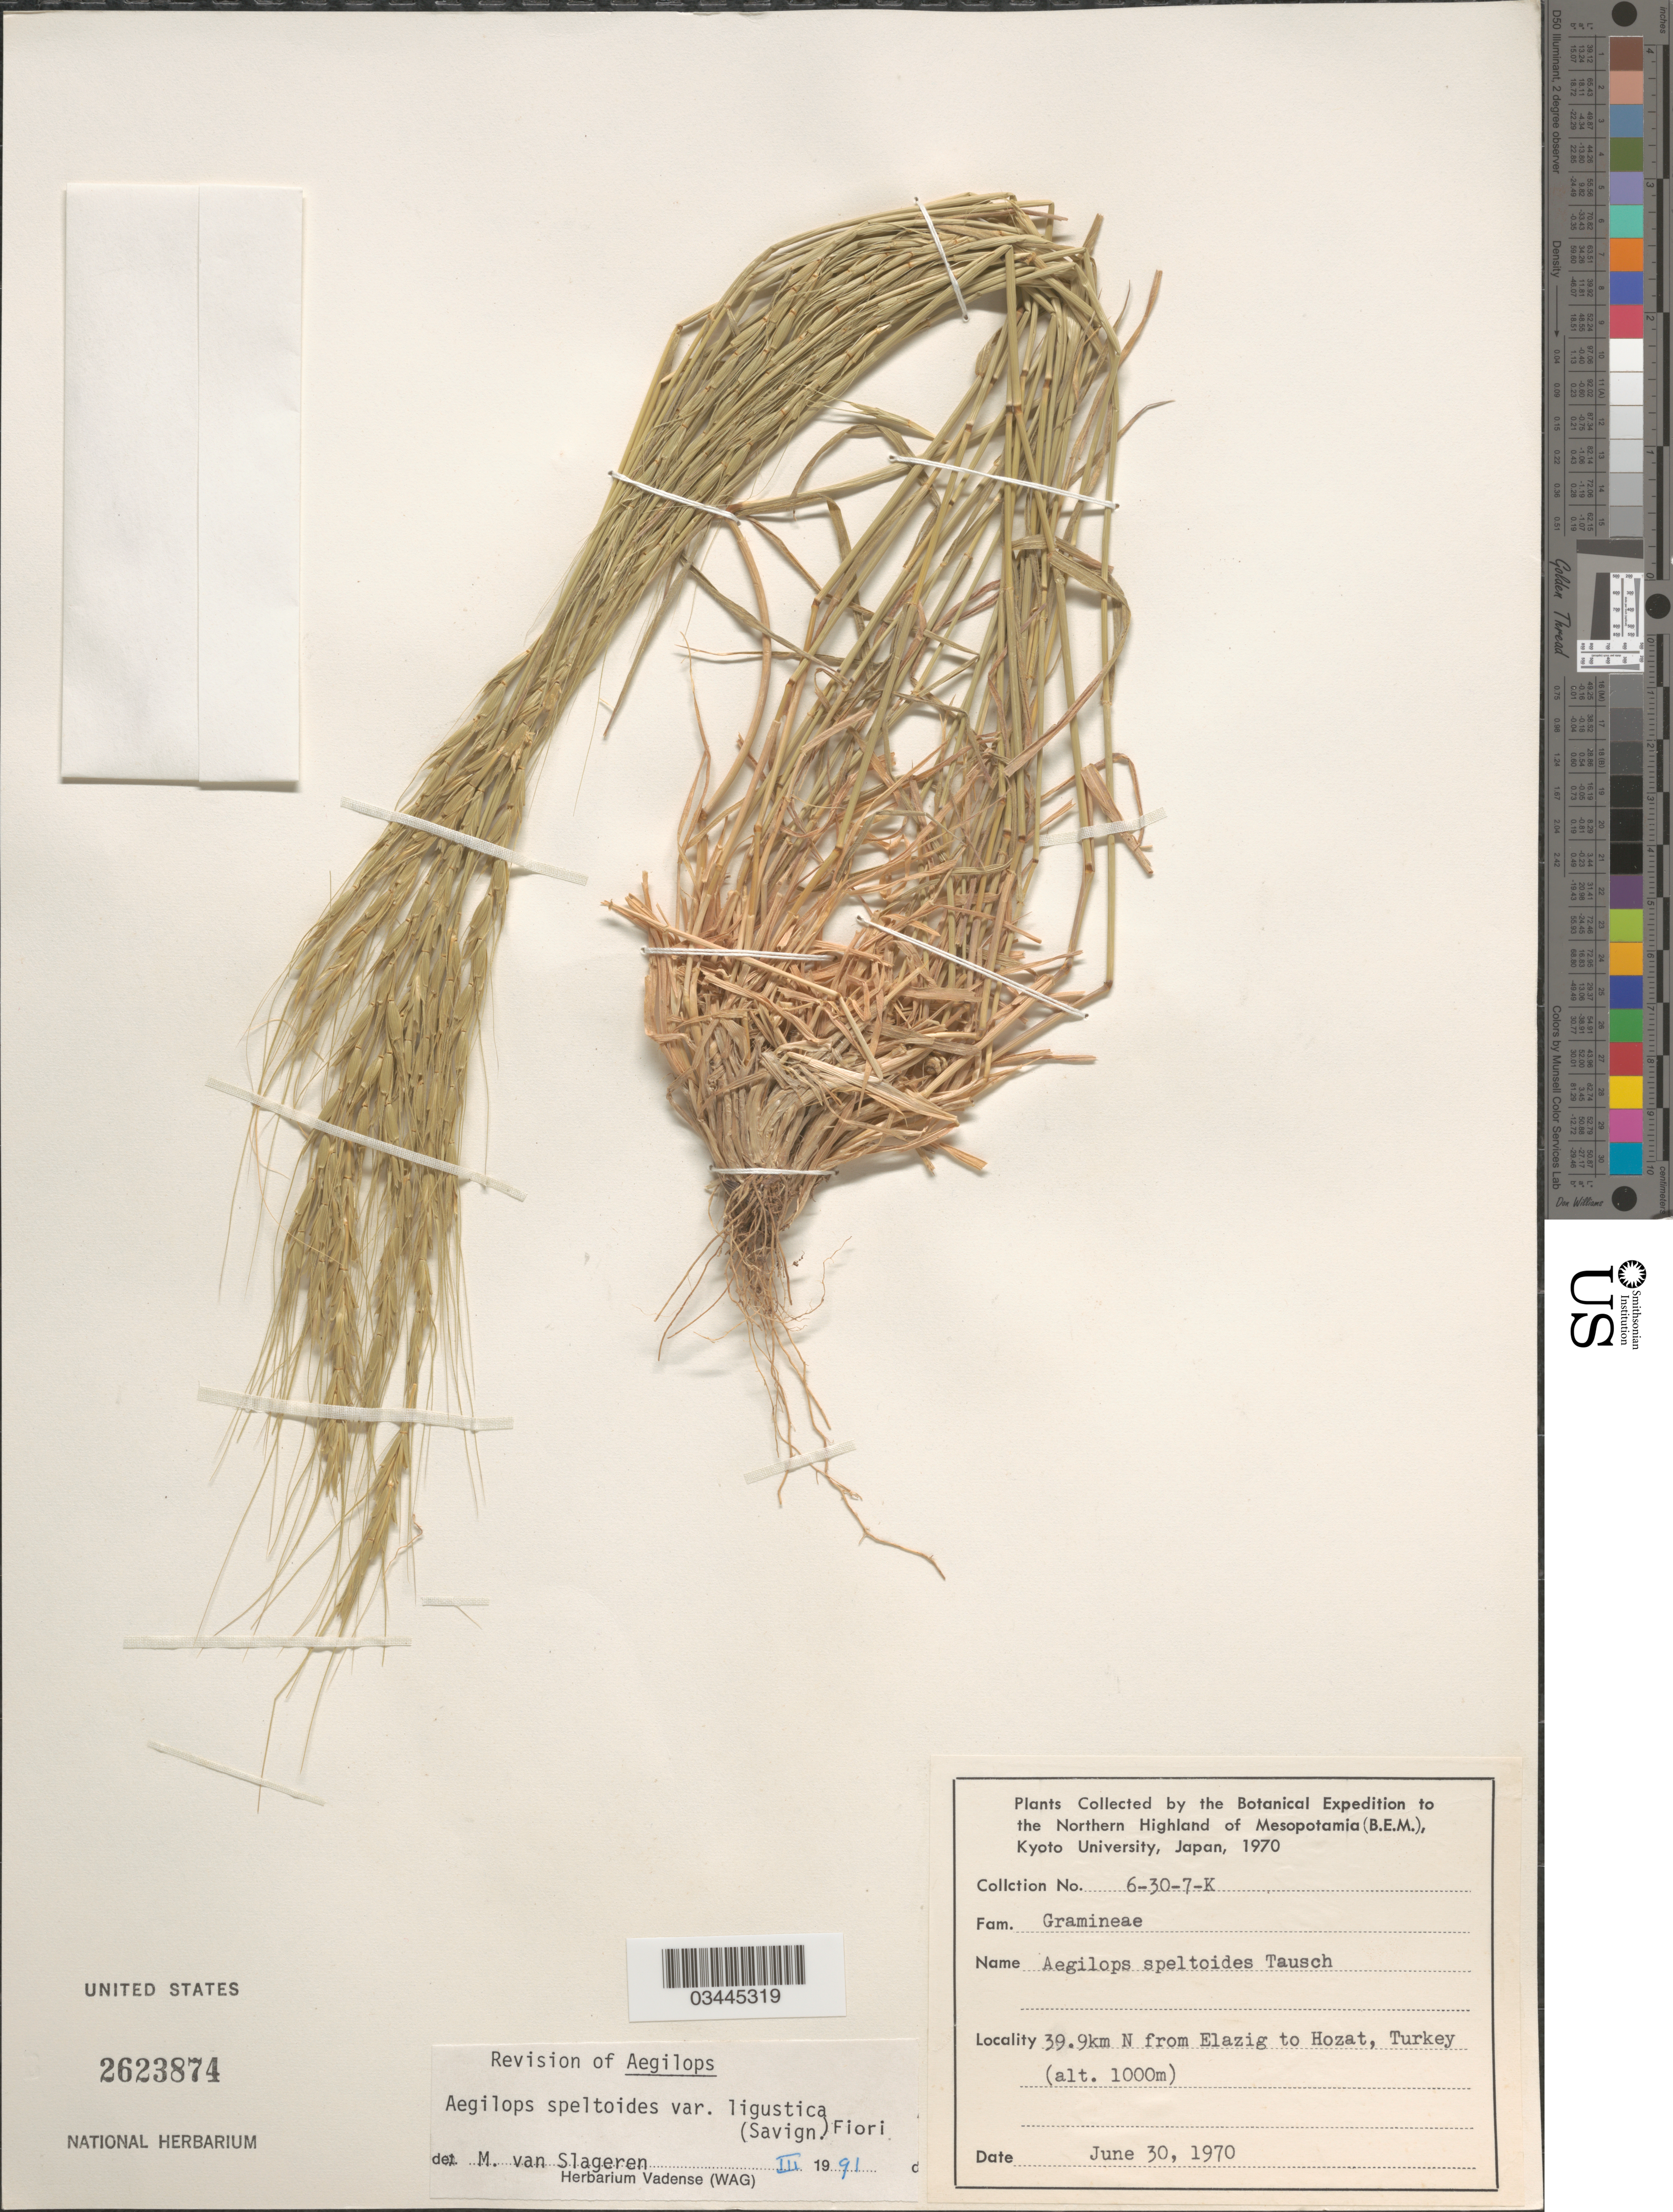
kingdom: Plantae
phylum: Tracheophyta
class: Liliopsida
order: Poales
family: Poaceae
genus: Aegilops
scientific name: Aegilops speltoides var. ligustica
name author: (Savign.) Fiori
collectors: Botanical Expedition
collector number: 6-30-7-K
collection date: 1970-06-30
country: Turkey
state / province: Elazig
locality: To the Northern Highland of Mesopotamia (B.E.M.). 39.9km N from Elazig to Hozat.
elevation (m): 1000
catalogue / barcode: US 2623874